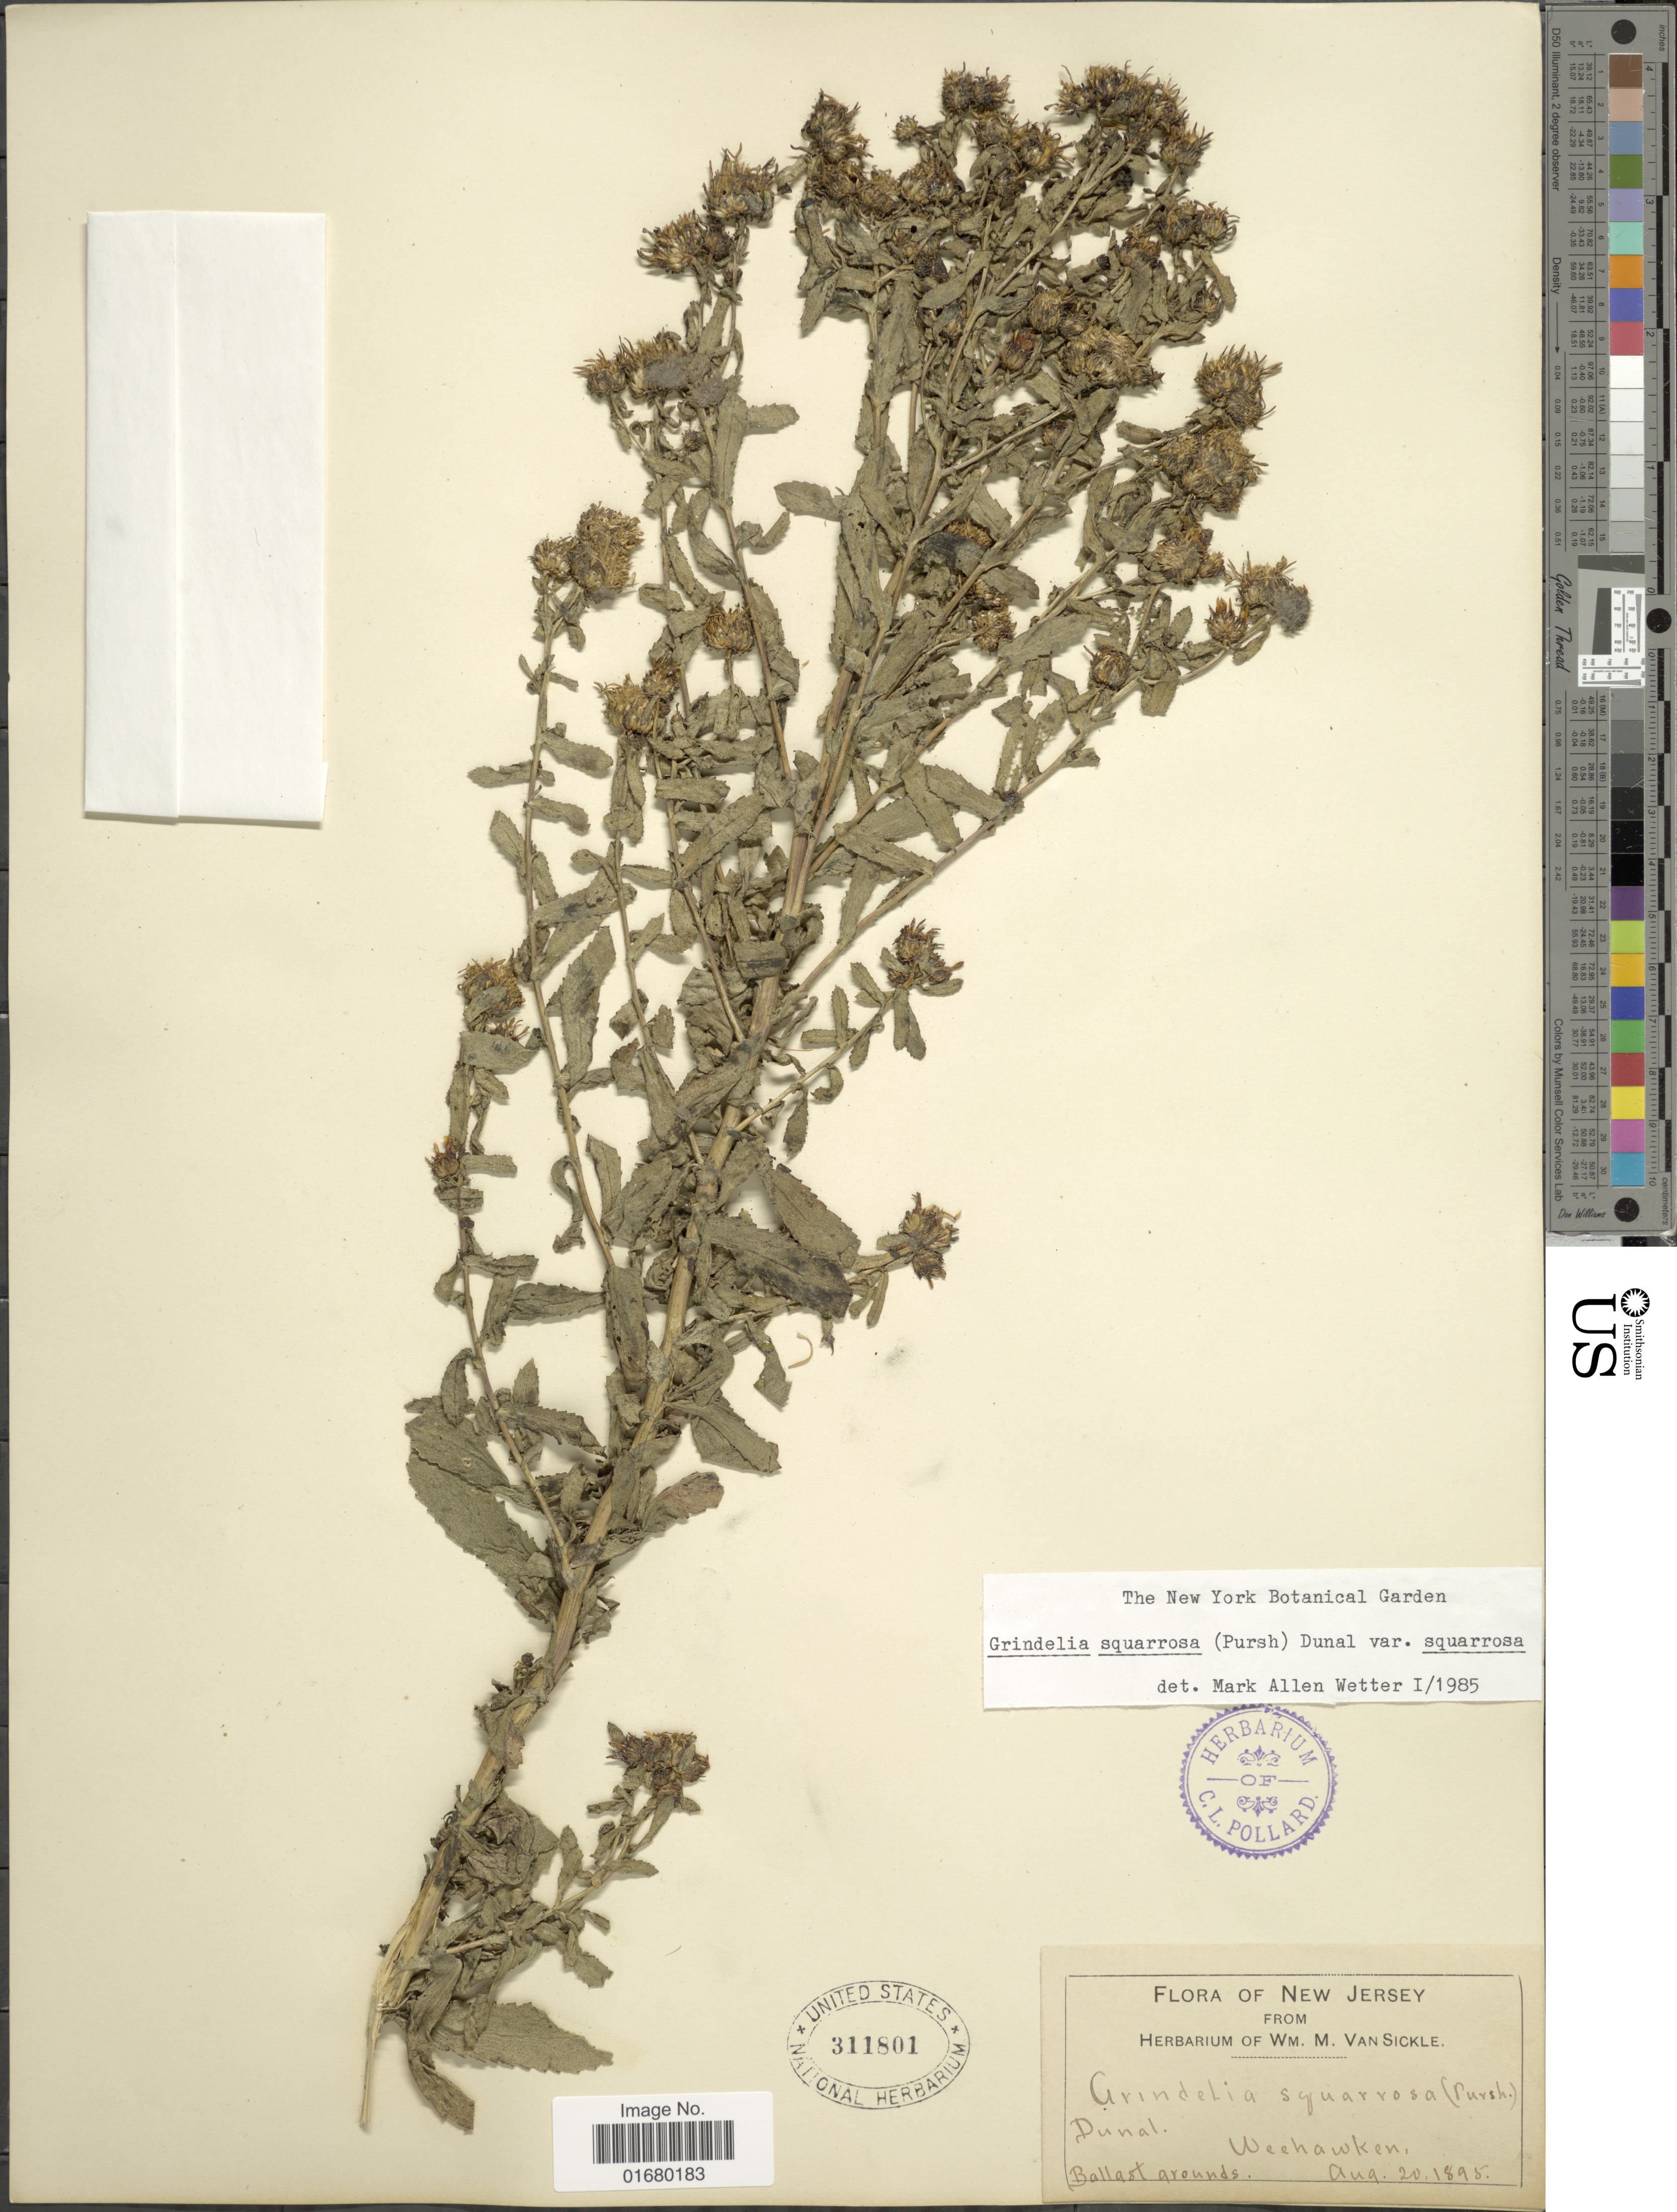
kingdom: Plantae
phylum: Tracheophyta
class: Magnoliopsida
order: Asterales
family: Asteraceae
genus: Grindelia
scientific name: Grindelia squarrosa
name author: (Pursh) Dunal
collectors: ex herb. Wm. M. Van Sickle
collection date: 1895-08-20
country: United States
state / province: New Jersey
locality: Weehawken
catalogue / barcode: US 311801